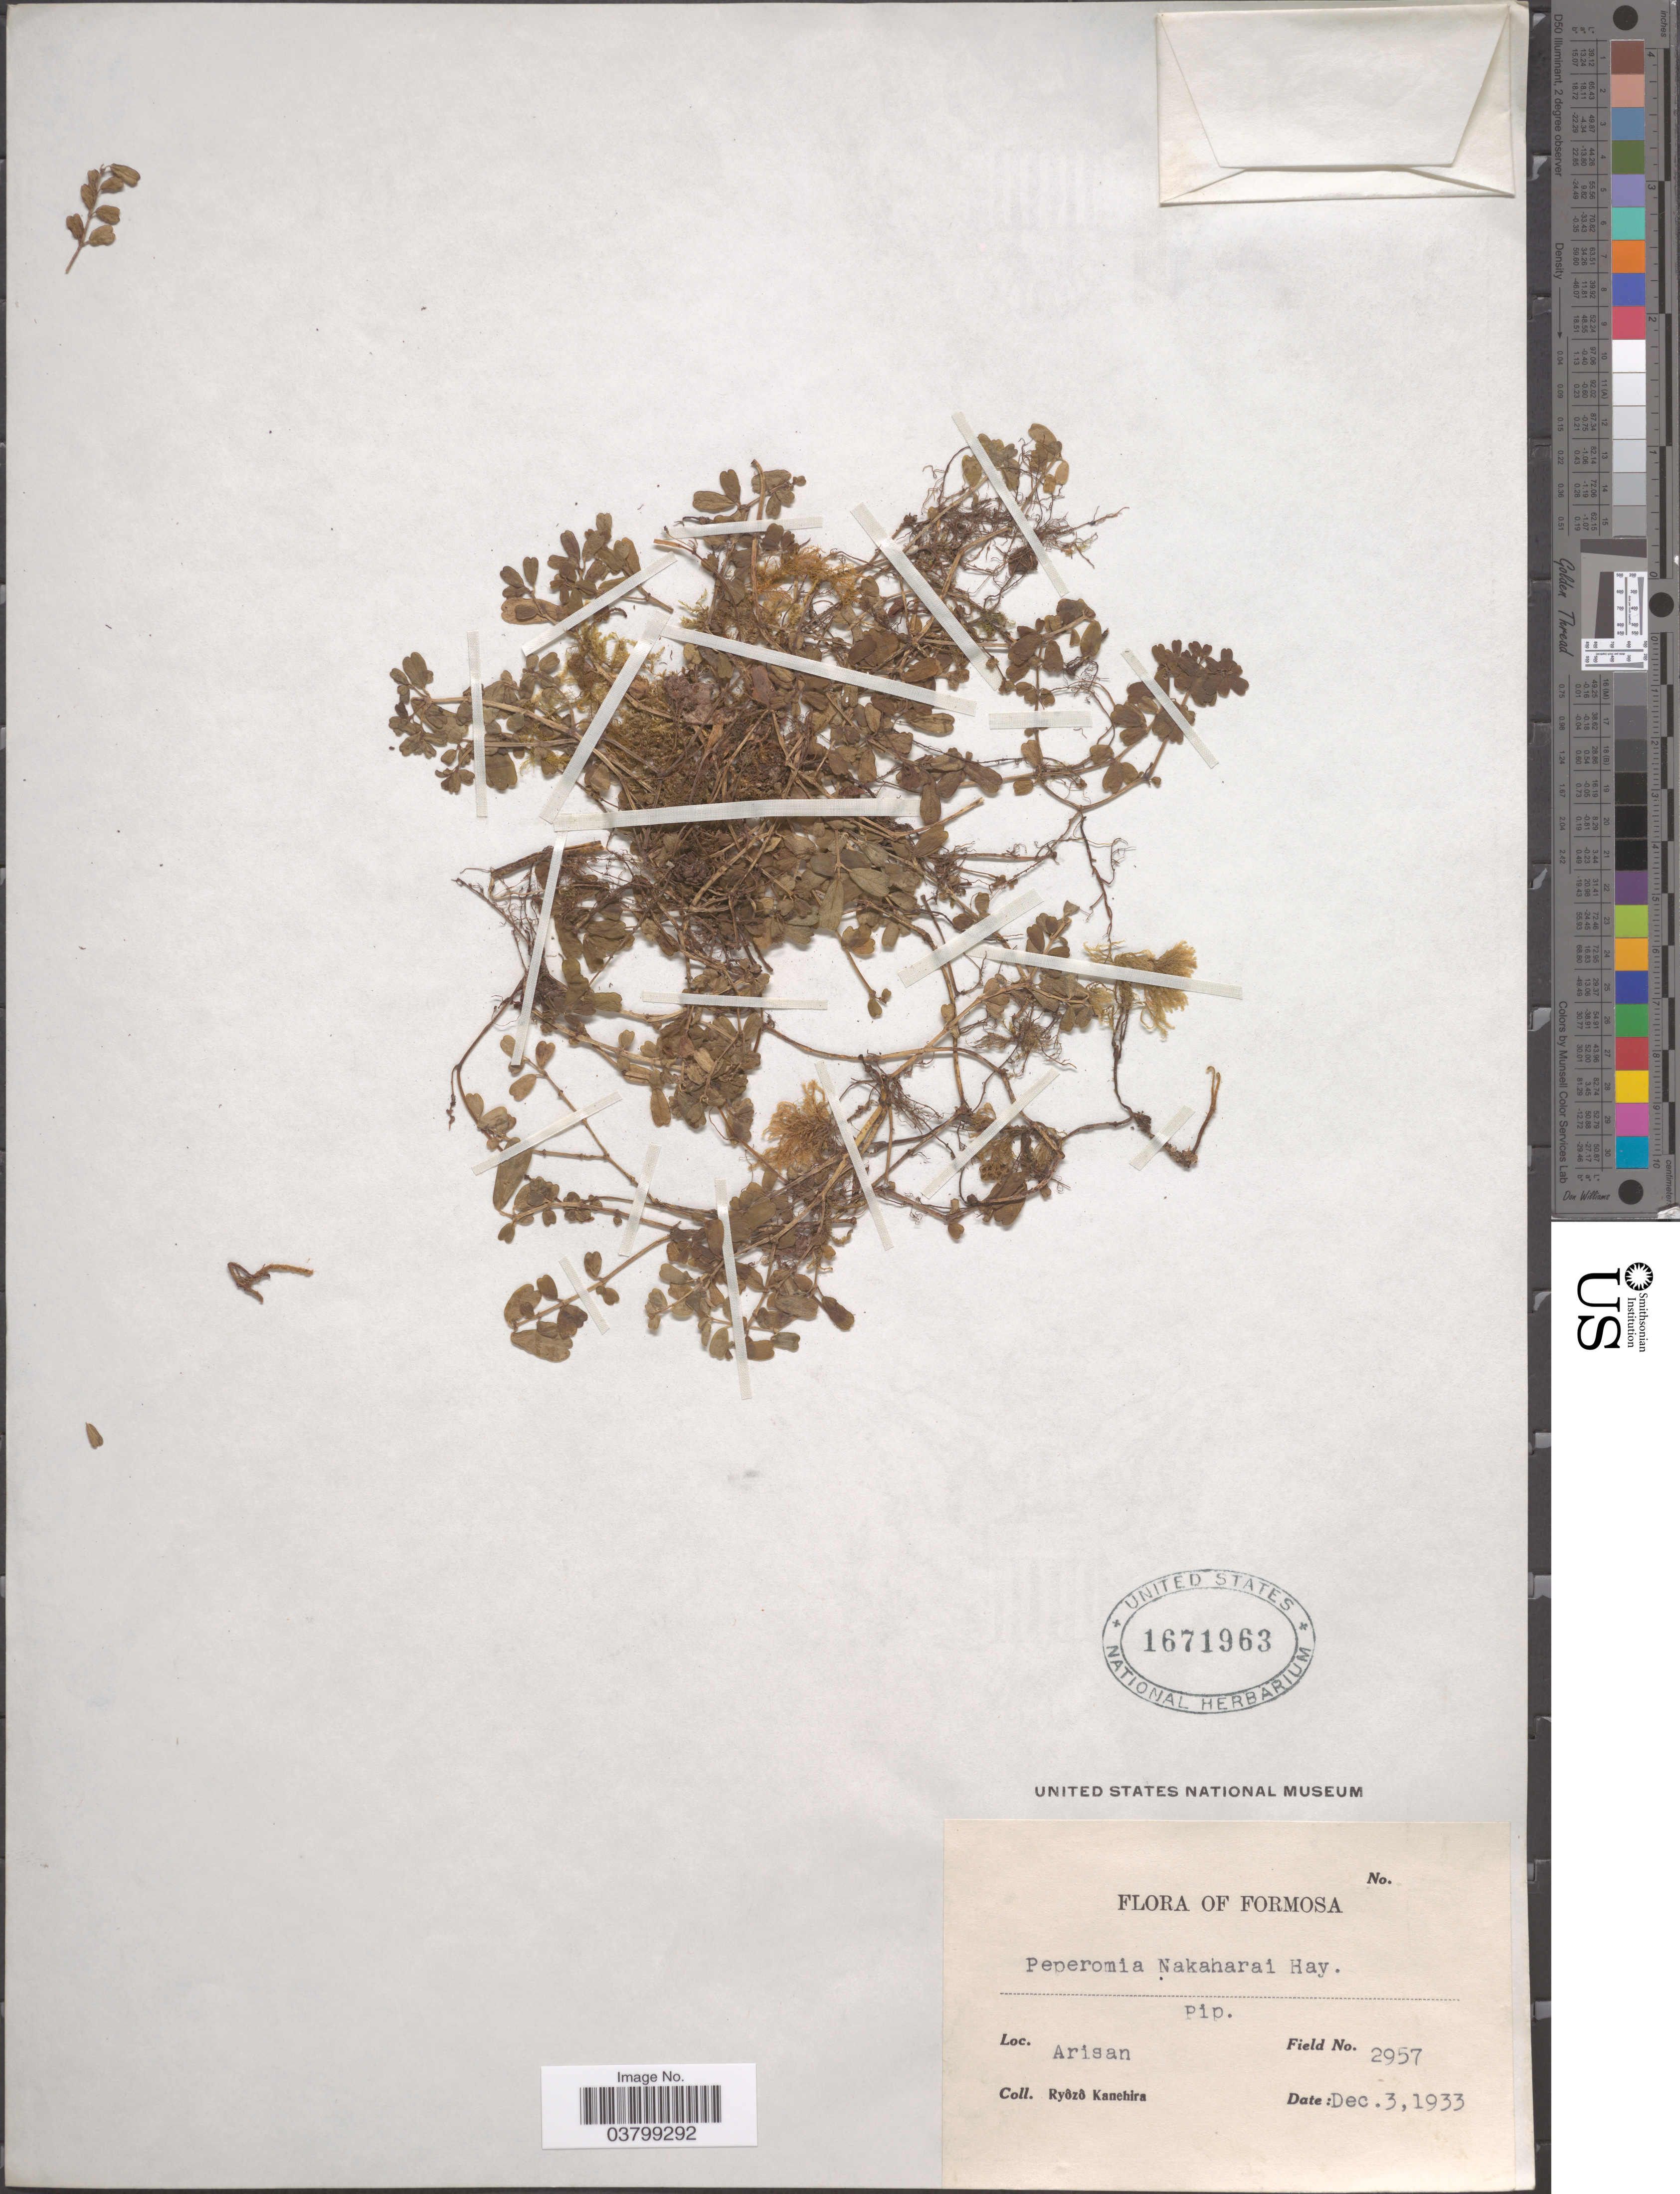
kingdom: Plantae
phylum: Tracheophyta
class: Magnoliopsida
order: Piperales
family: Piperaceae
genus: Peperomia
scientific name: Peperomia nakaharai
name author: Hayata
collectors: R. Kanehira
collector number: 2957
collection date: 1933-12-03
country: Taiwan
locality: Formosa. Arisan.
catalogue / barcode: US 1671963